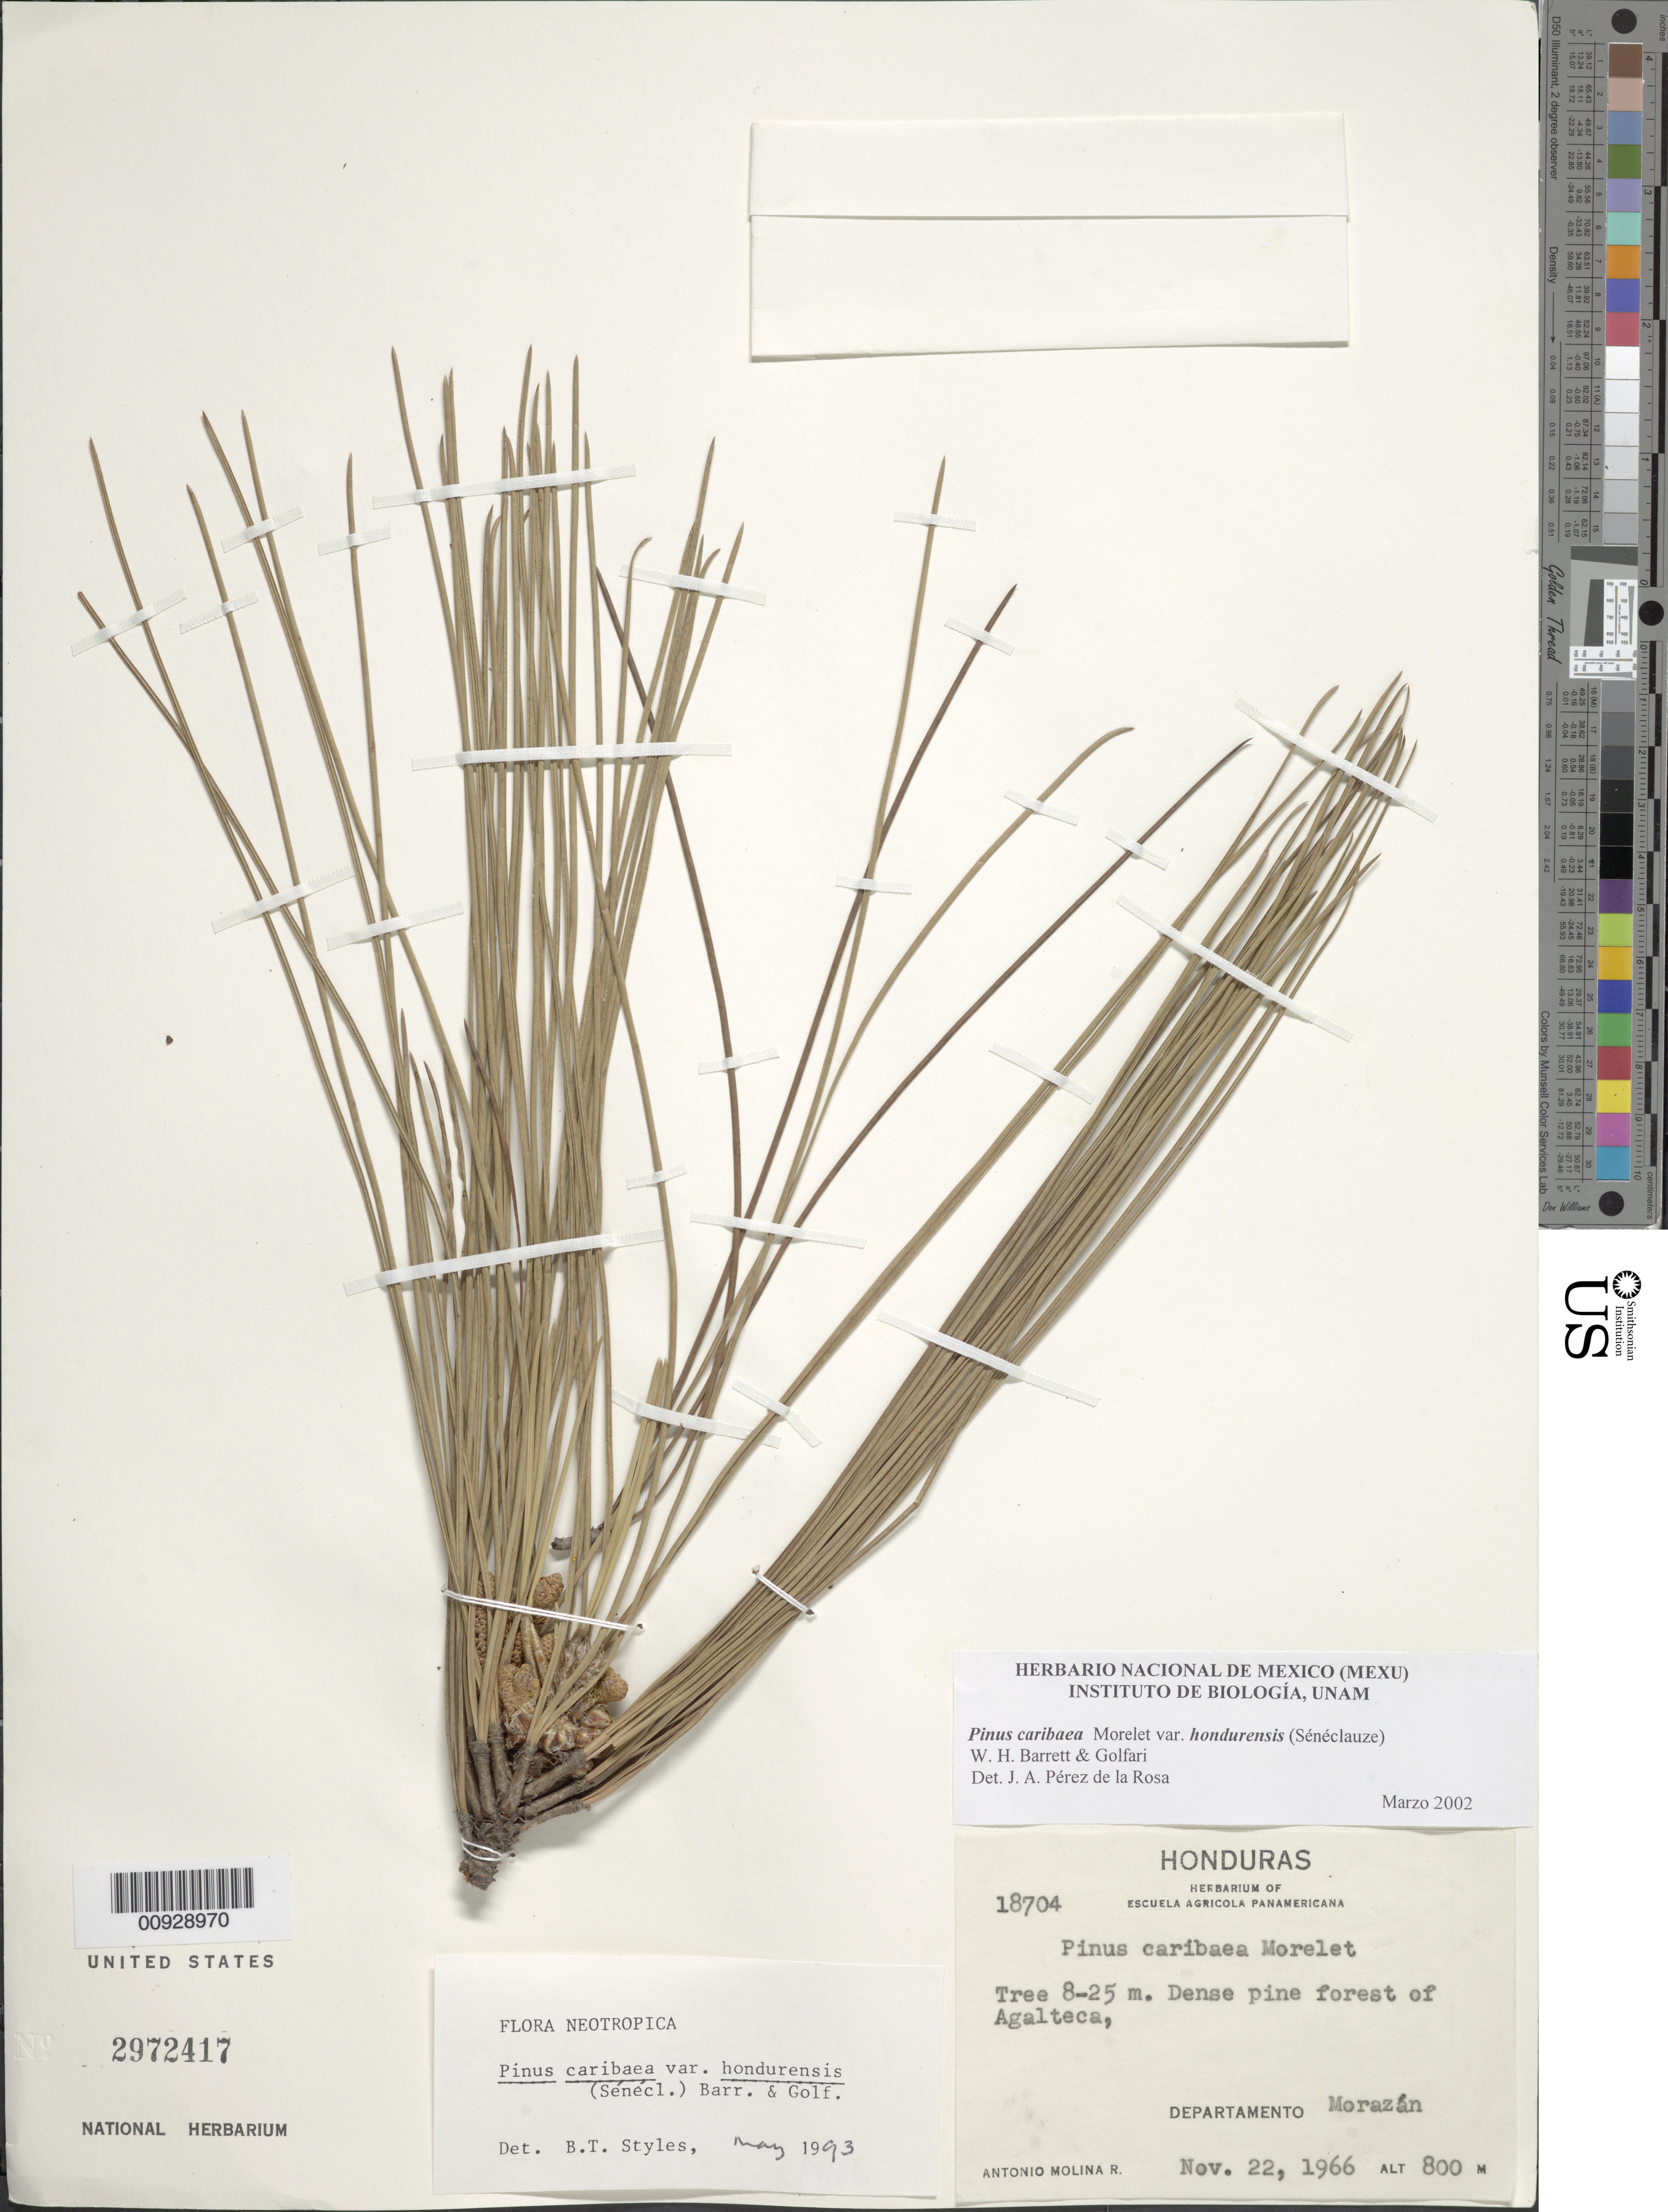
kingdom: Plantae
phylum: Tracheophyta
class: Pinopsida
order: Pinales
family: Pinaceae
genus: Pinus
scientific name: Pinus caribaea var. hondurensis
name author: (Sénécl.) W.H.G. Barrett & Golfari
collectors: A. Molina R.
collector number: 18704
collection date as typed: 22 Nov 1966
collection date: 1966-11-22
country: Honduras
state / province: Fco. Morazán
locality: Agalteca.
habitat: Dense pine forest.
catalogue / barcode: US 2972417